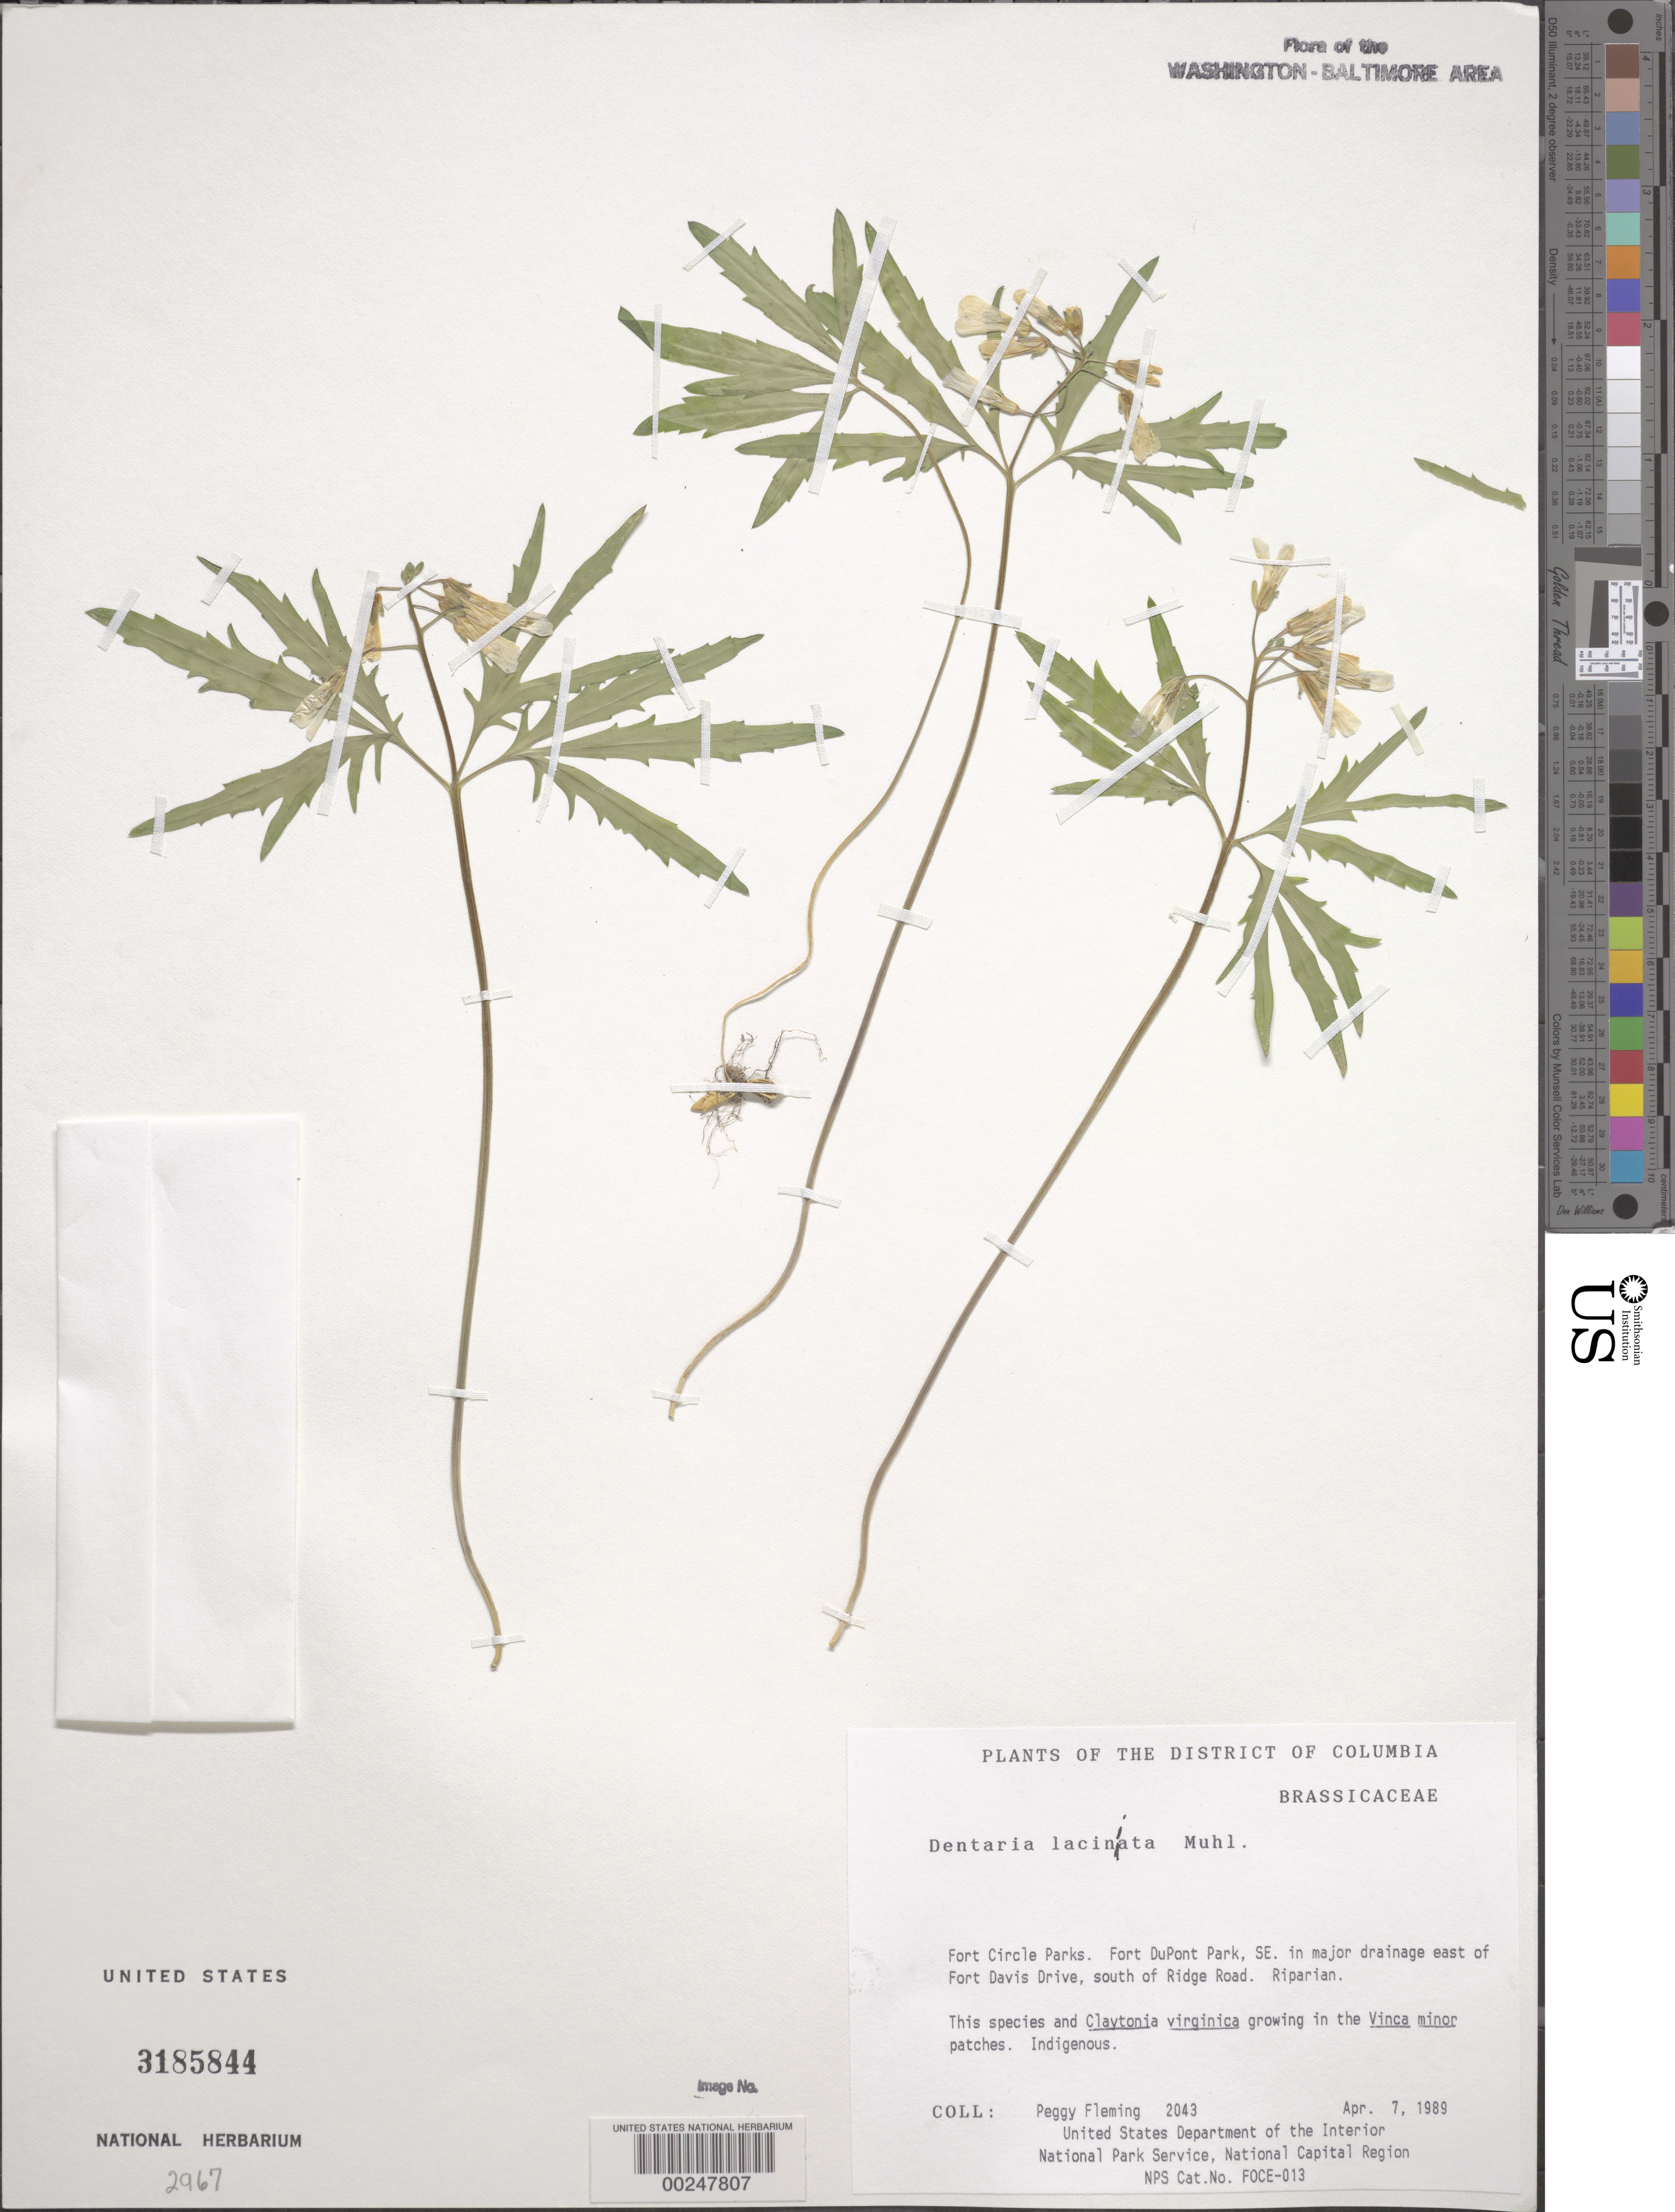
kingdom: Plantae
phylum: Tracheophyta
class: Magnoliopsida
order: Brassicales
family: Brassicaceae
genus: Cardamine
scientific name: Cardamine concatenata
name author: (Michx.) Sw.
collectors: P. Fleming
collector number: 2043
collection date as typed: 07 Apr 1989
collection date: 1989-04-07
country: United States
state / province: District of Columbia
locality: Fort Circle Parks, Fort Dupont Park, SE, E of Fort Davis Dr, S of Ridge Rd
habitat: Drainage ditch of road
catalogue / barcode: US 3185844